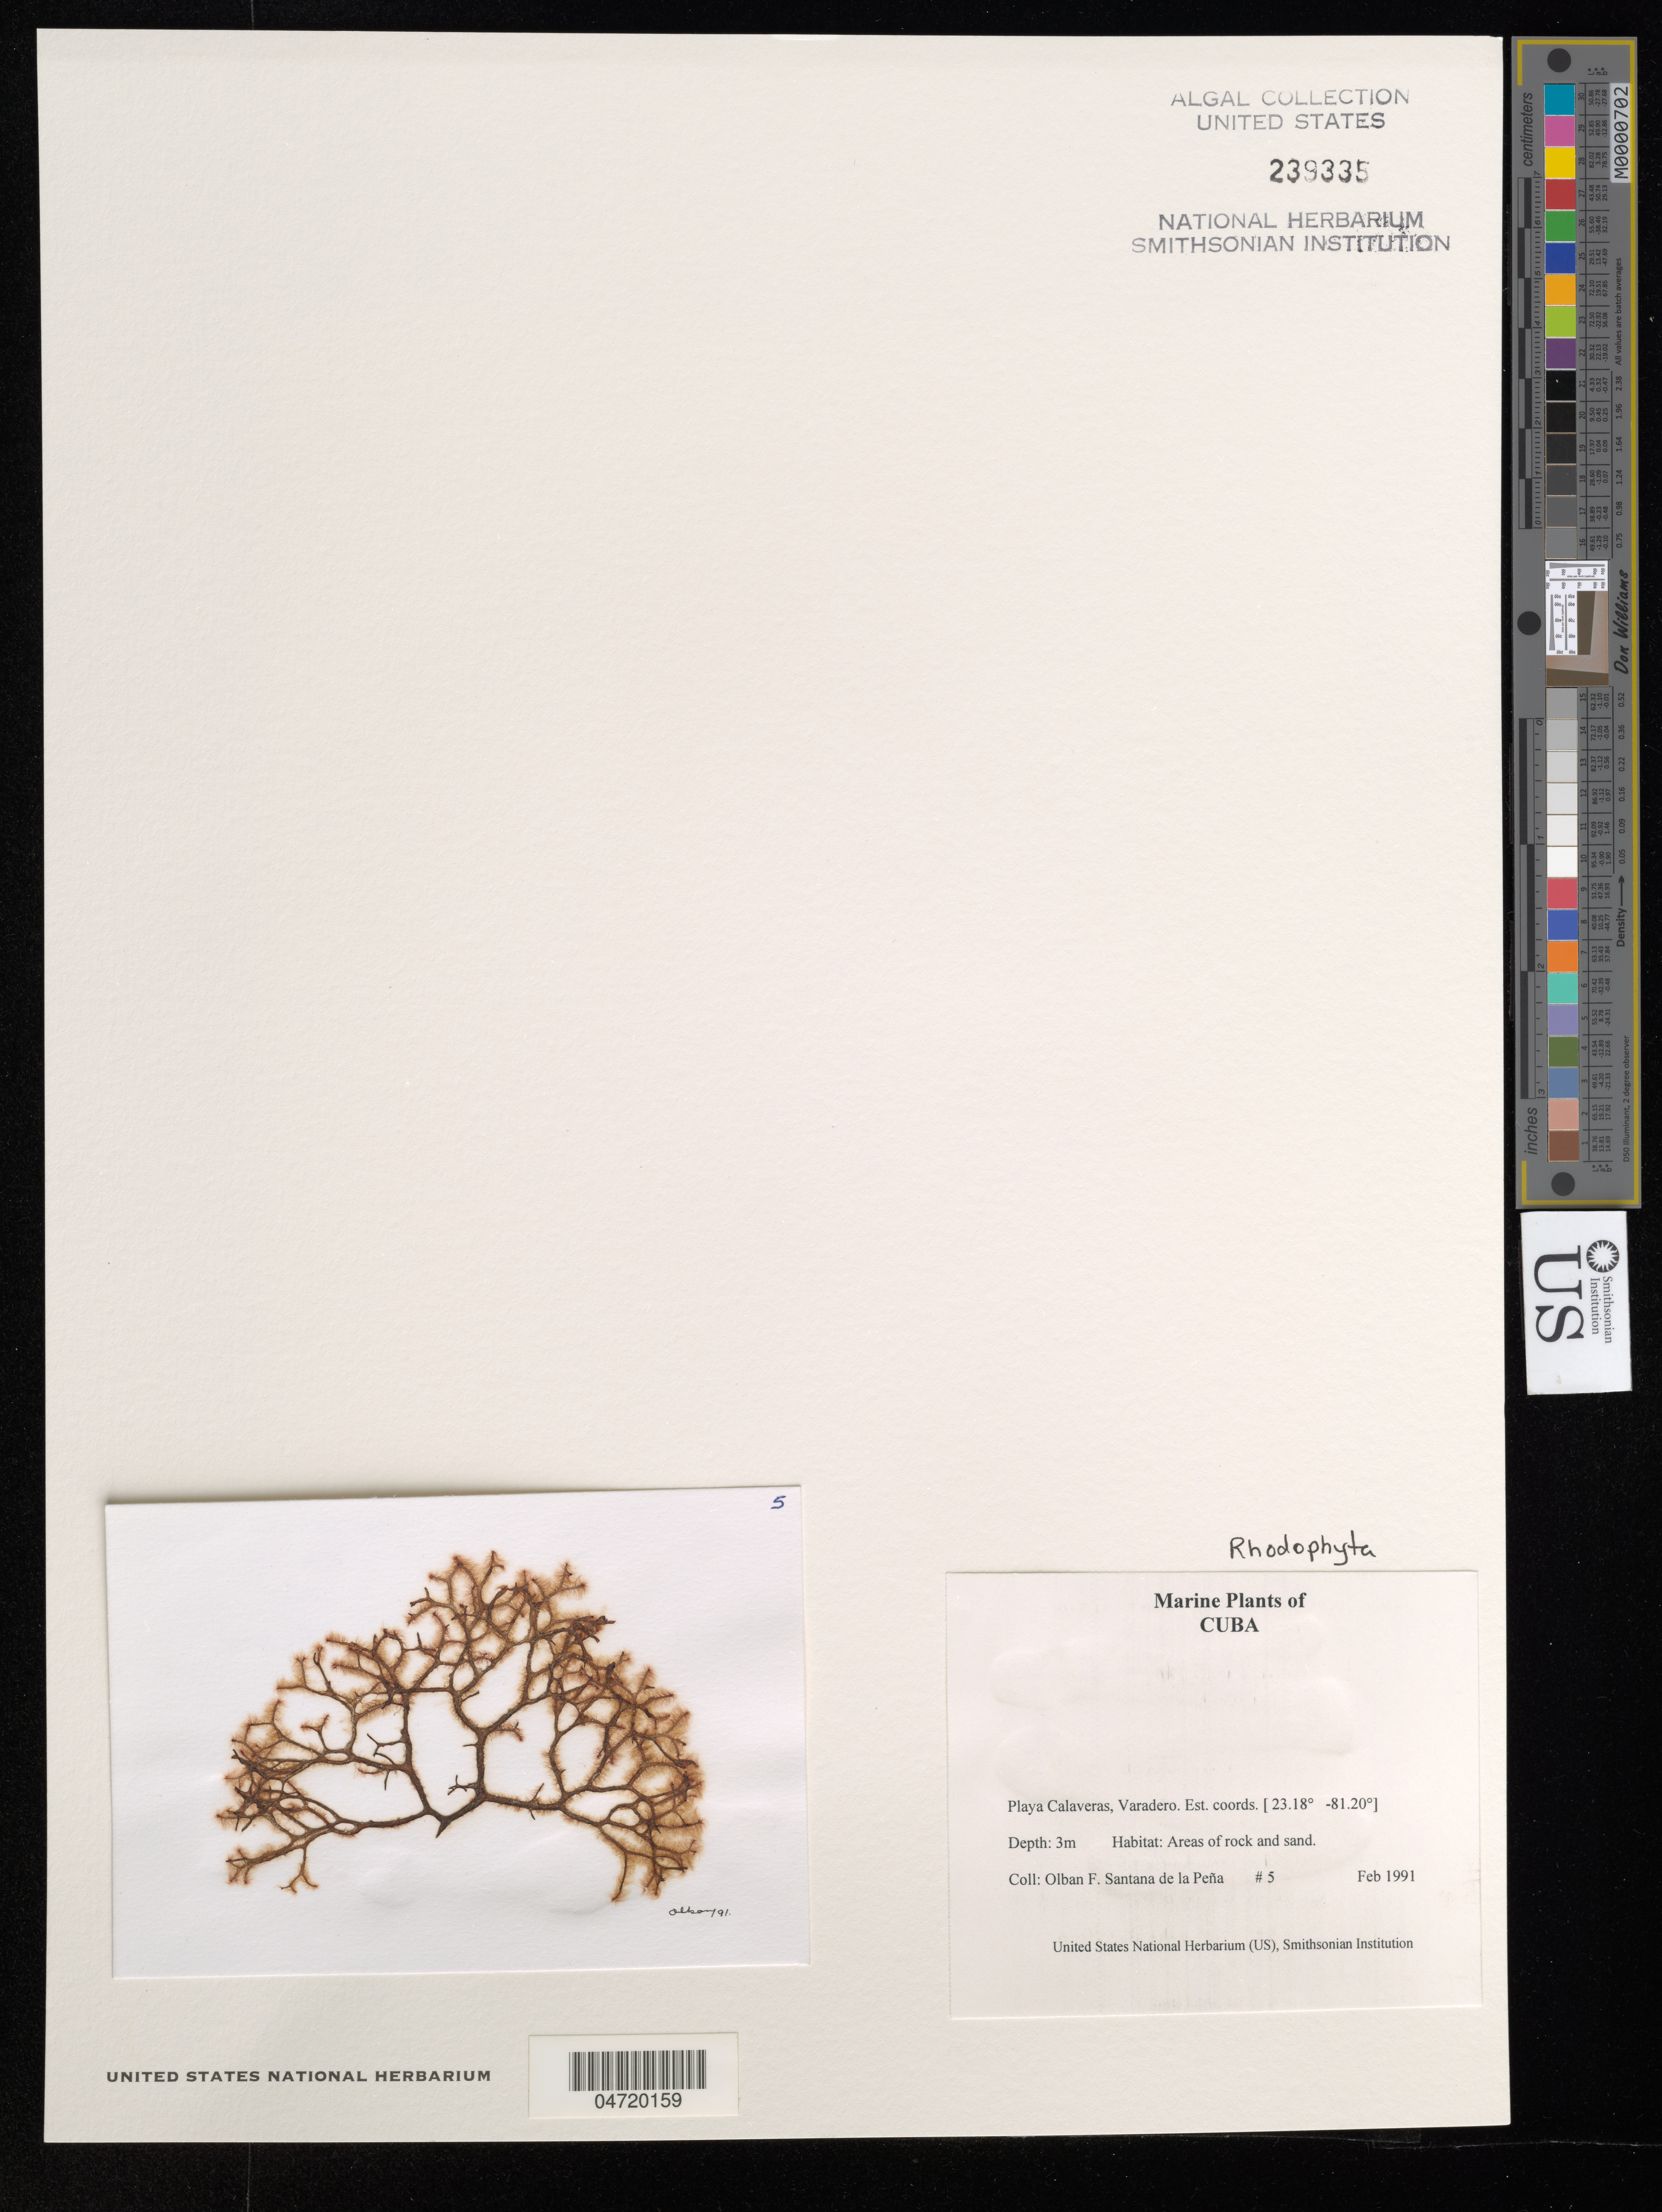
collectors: O. Santana de la Peña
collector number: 5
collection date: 1991-02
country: Cuba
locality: Playa Calaveras, Varadero.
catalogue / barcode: US 239335